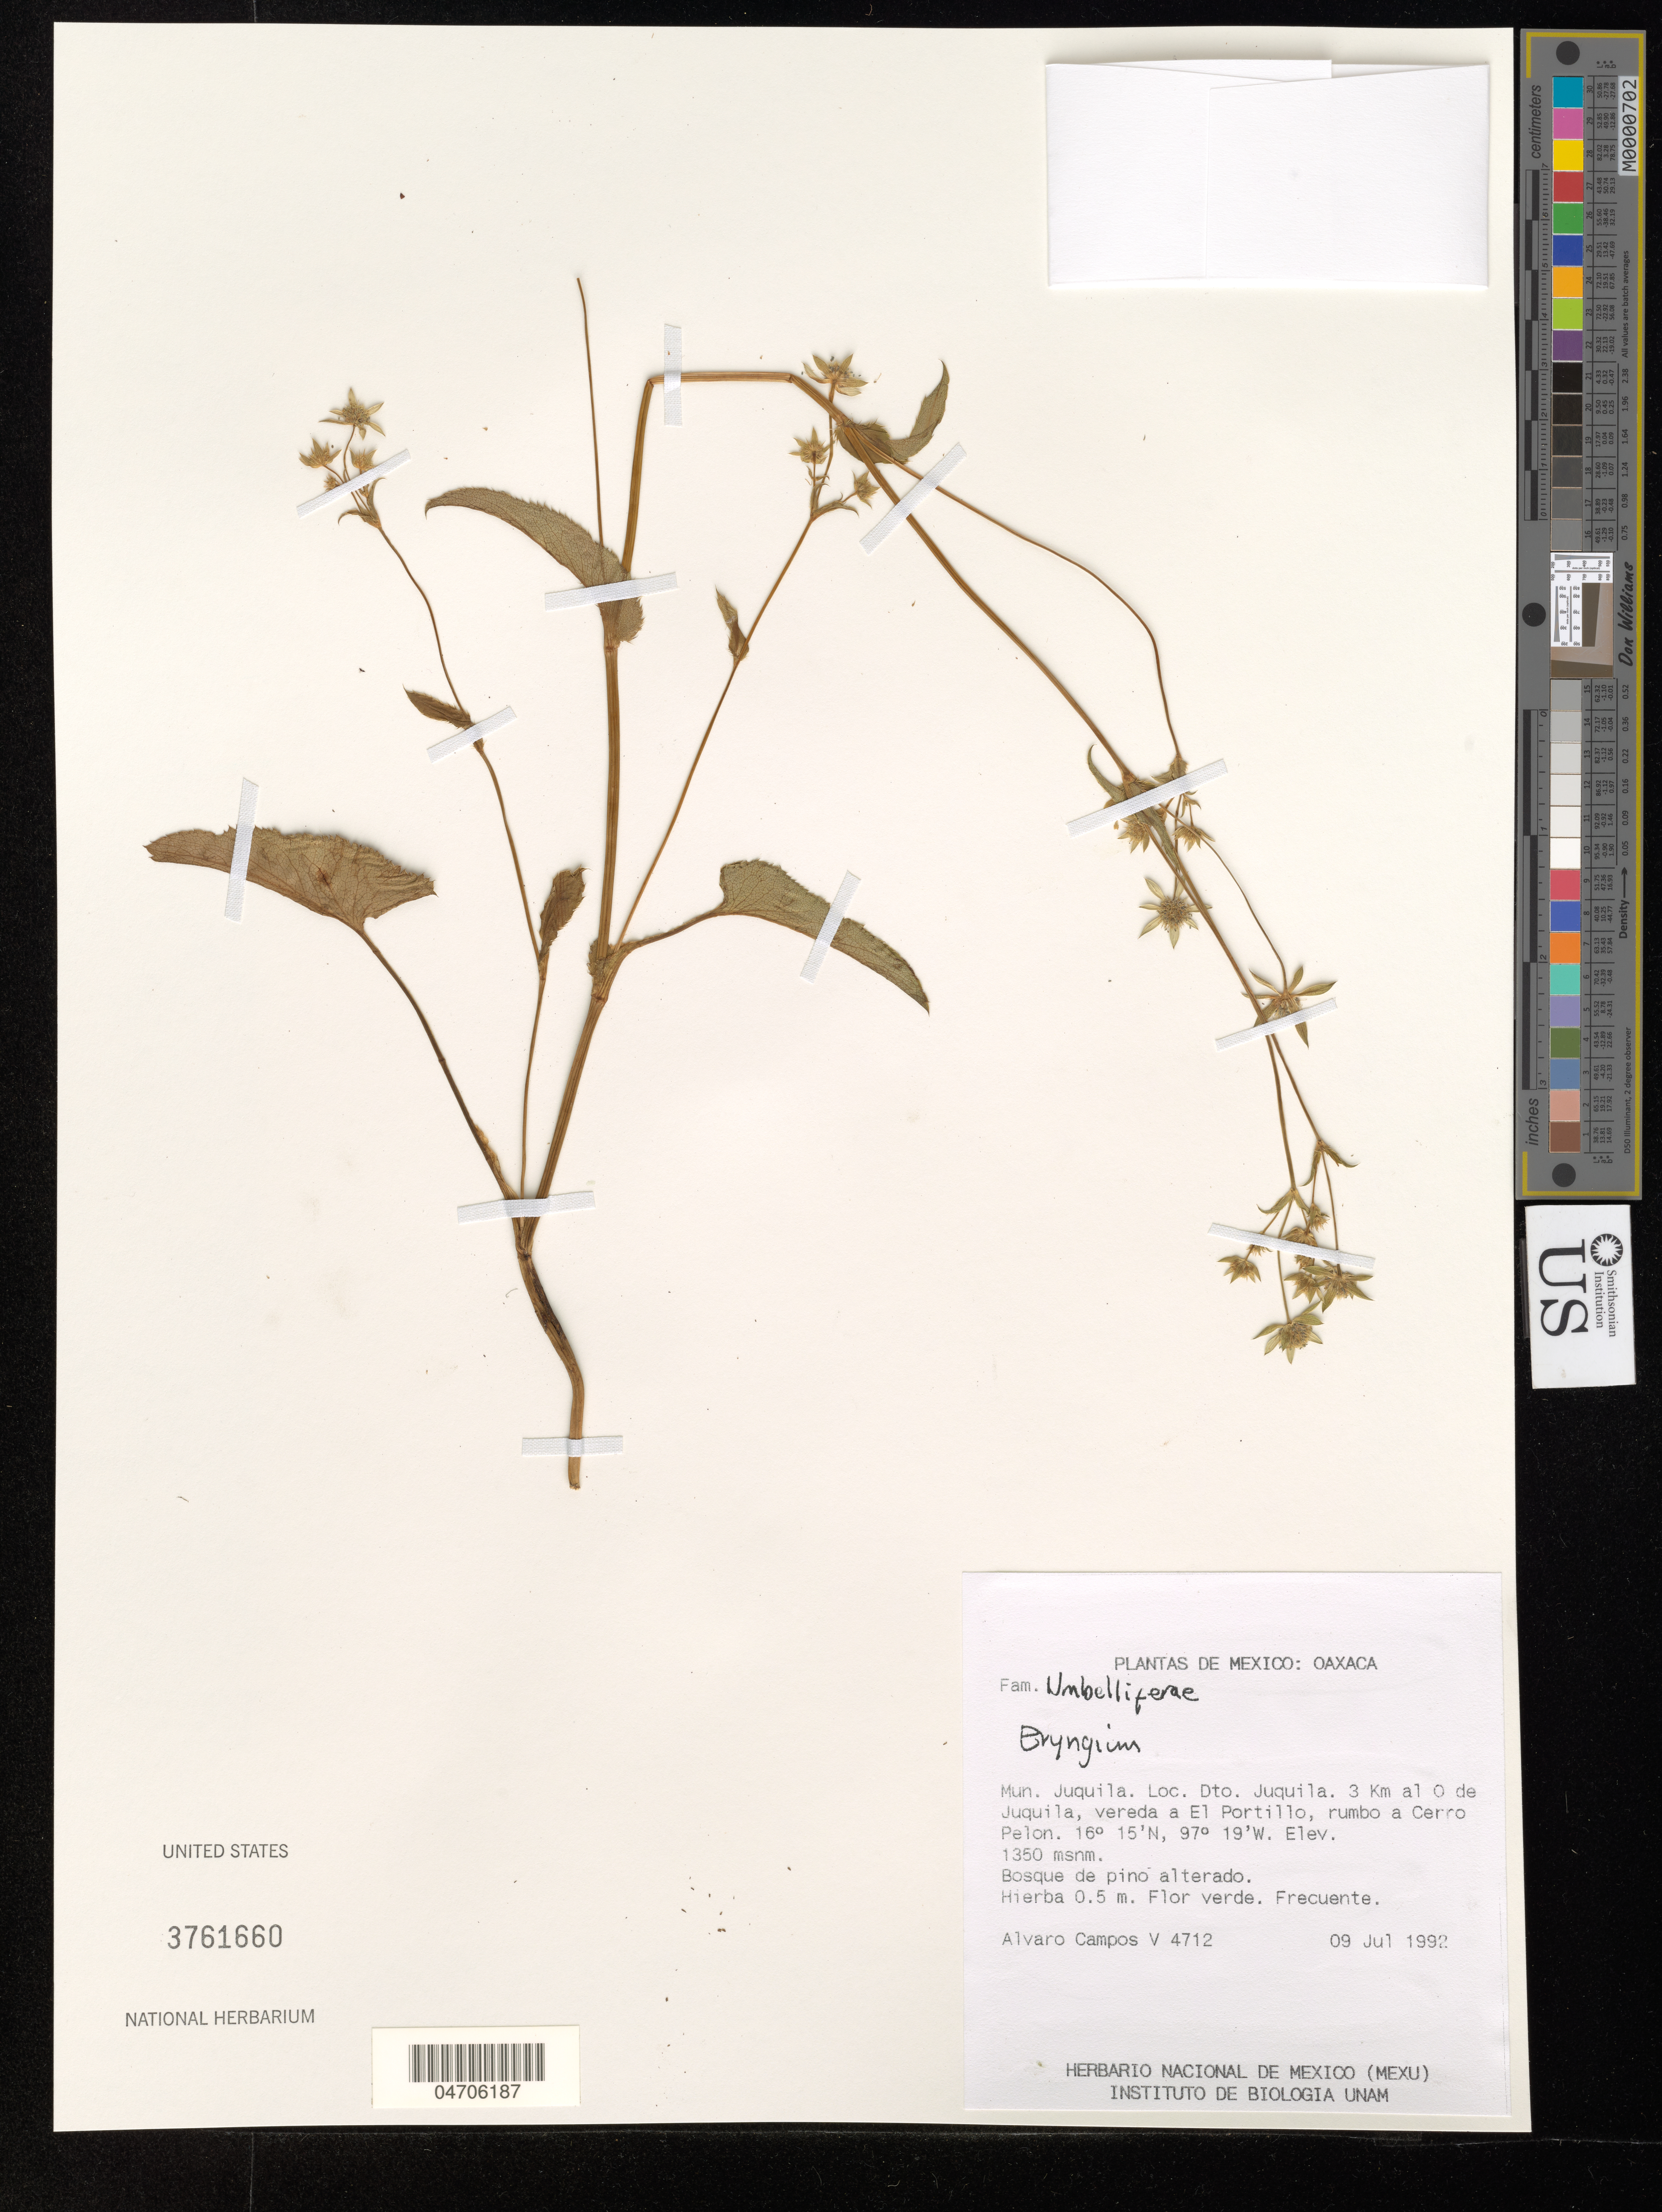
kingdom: Plantae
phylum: Tracheophyta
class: Magnoliopsida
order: Apiales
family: Apiaceae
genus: Eryngium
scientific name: Eryngium sp.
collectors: A. Campos V.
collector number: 4712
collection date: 1992-07-09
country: Mexico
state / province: Oaxaca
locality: Mun. Juquila. Loc. Dto. Juquila. 3 Km al O de Juquila, vereda a El Portillo, rumbo a Cerro Pelon.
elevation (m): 1350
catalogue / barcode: US 3761660